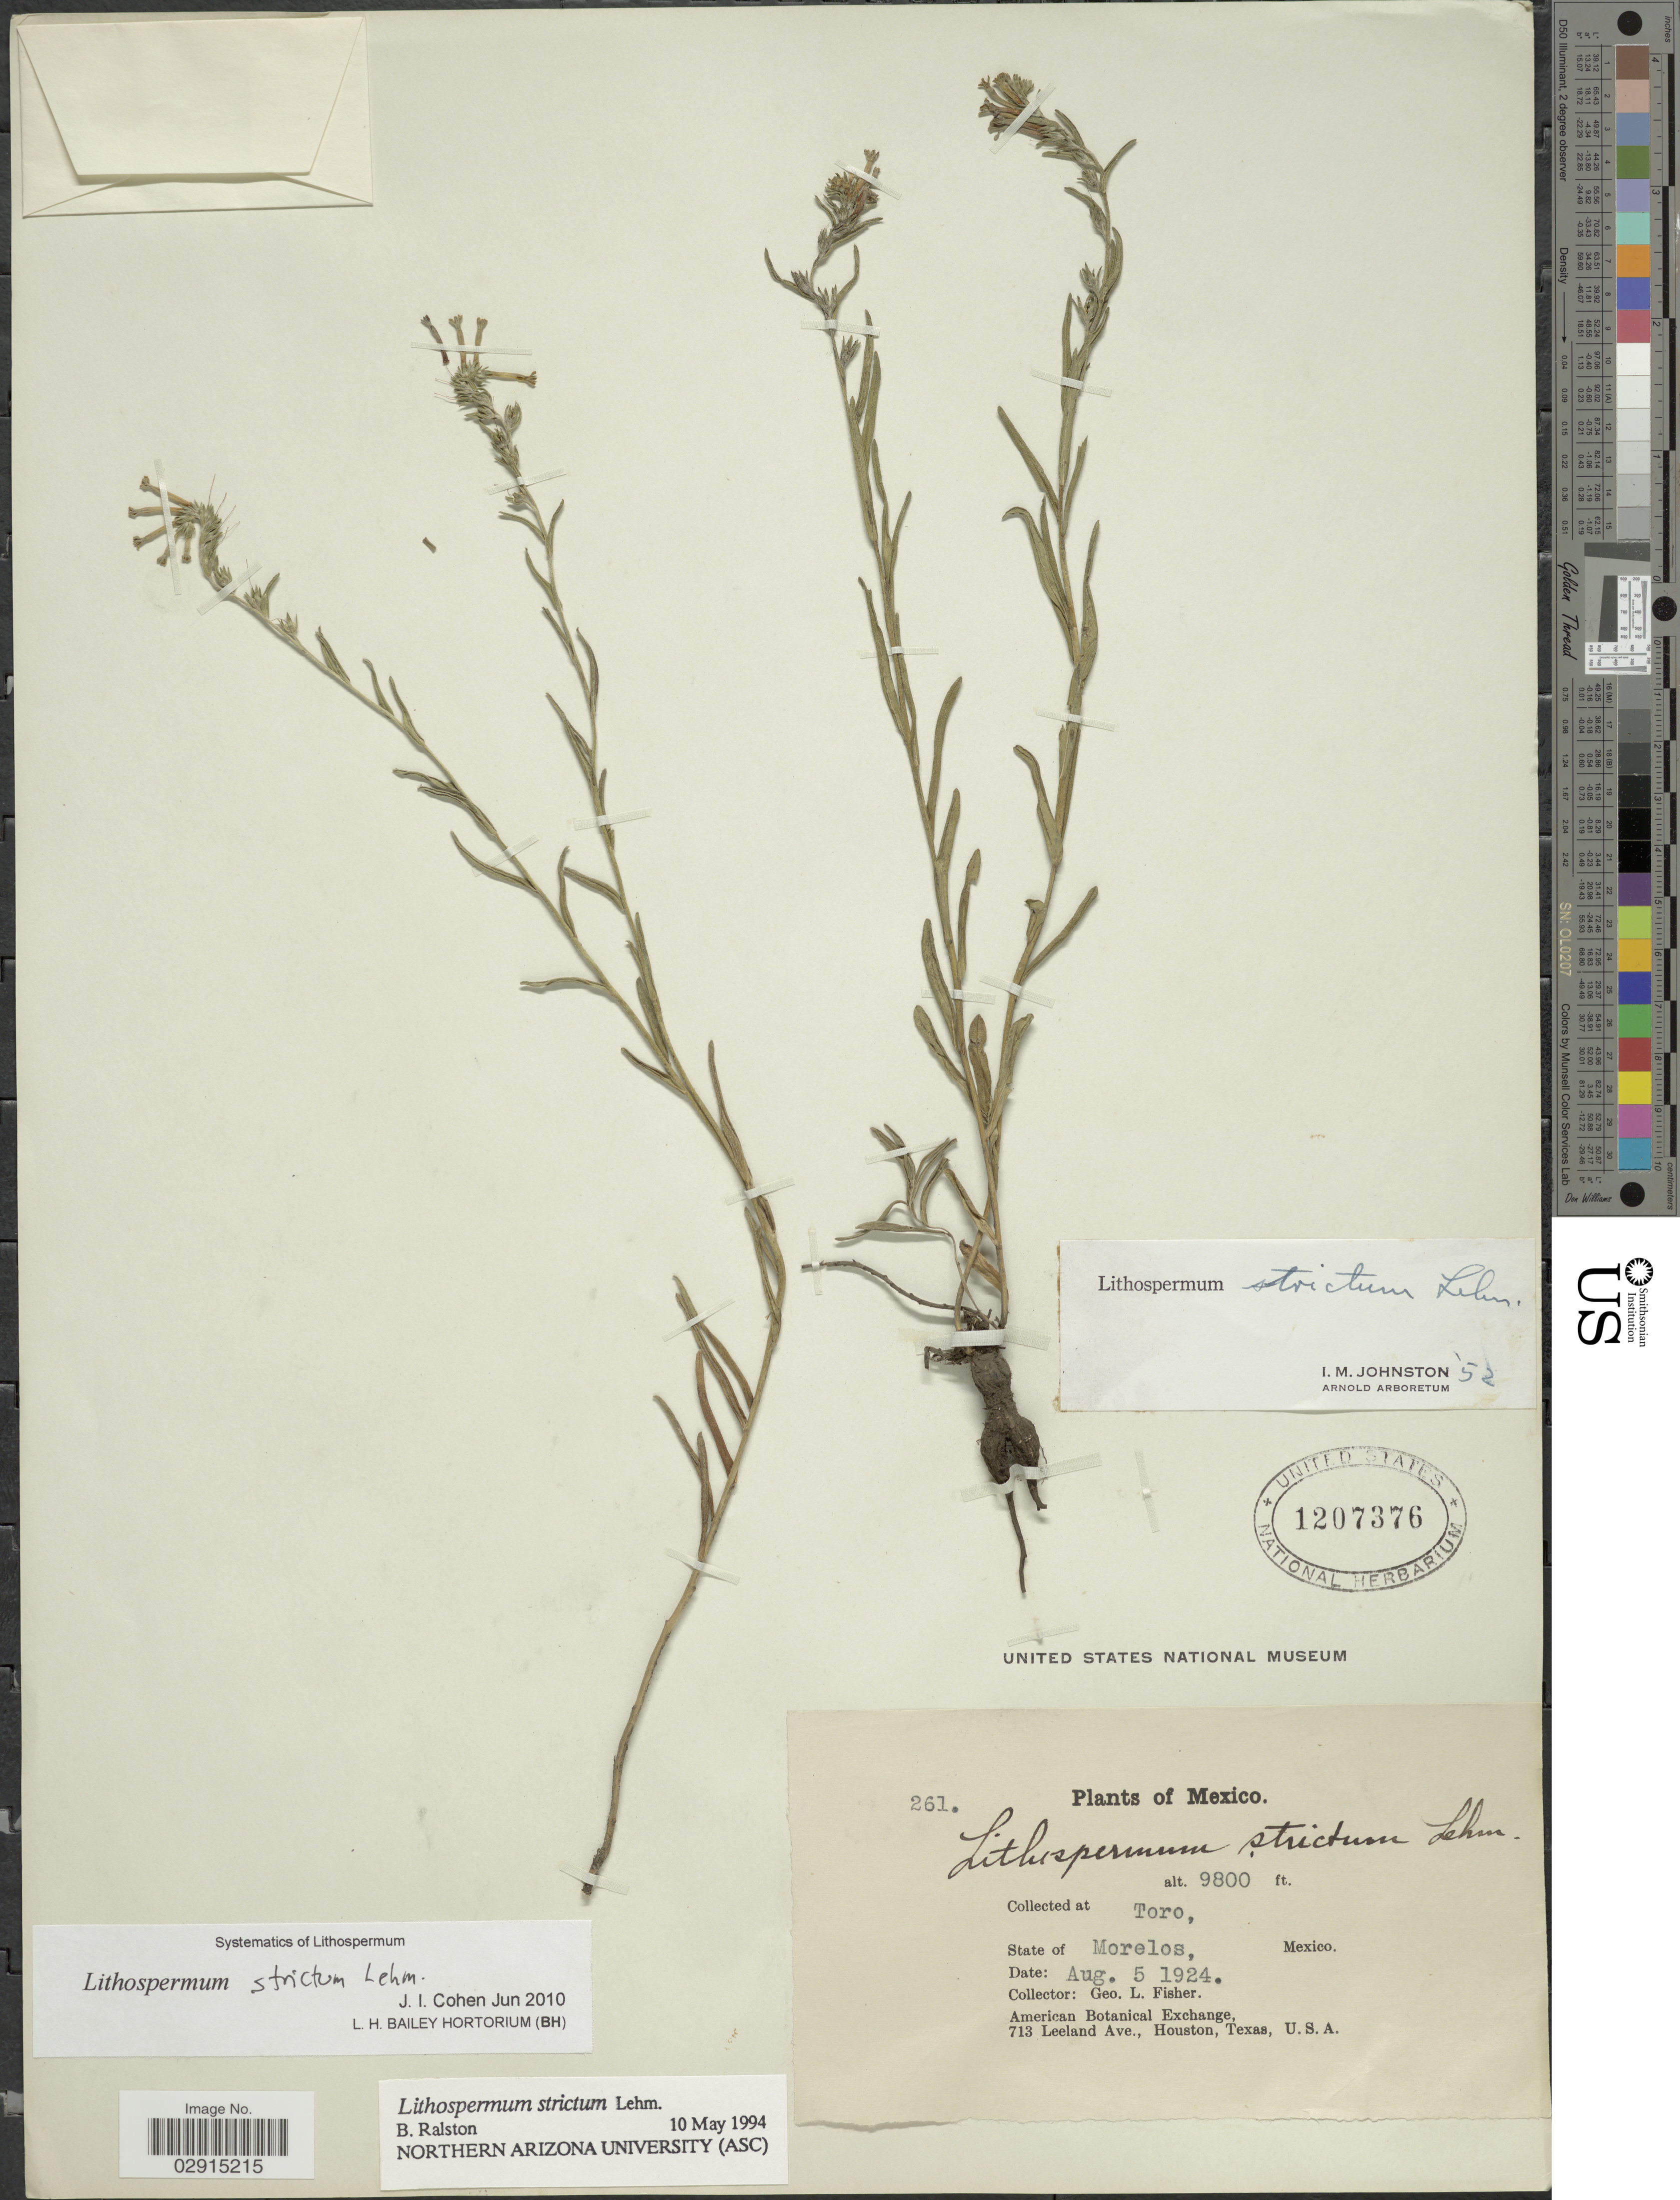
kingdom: Plantae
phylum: Tracheophyta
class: Magnoliopsida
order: Boraginales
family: Boraginaceae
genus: Lithospermum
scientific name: Lithospermum strictum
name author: Lehm.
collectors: G. L. Fisher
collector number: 261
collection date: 1924-08-05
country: Mexico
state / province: Morelos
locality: Toro.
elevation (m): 2987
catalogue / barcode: US 1207376